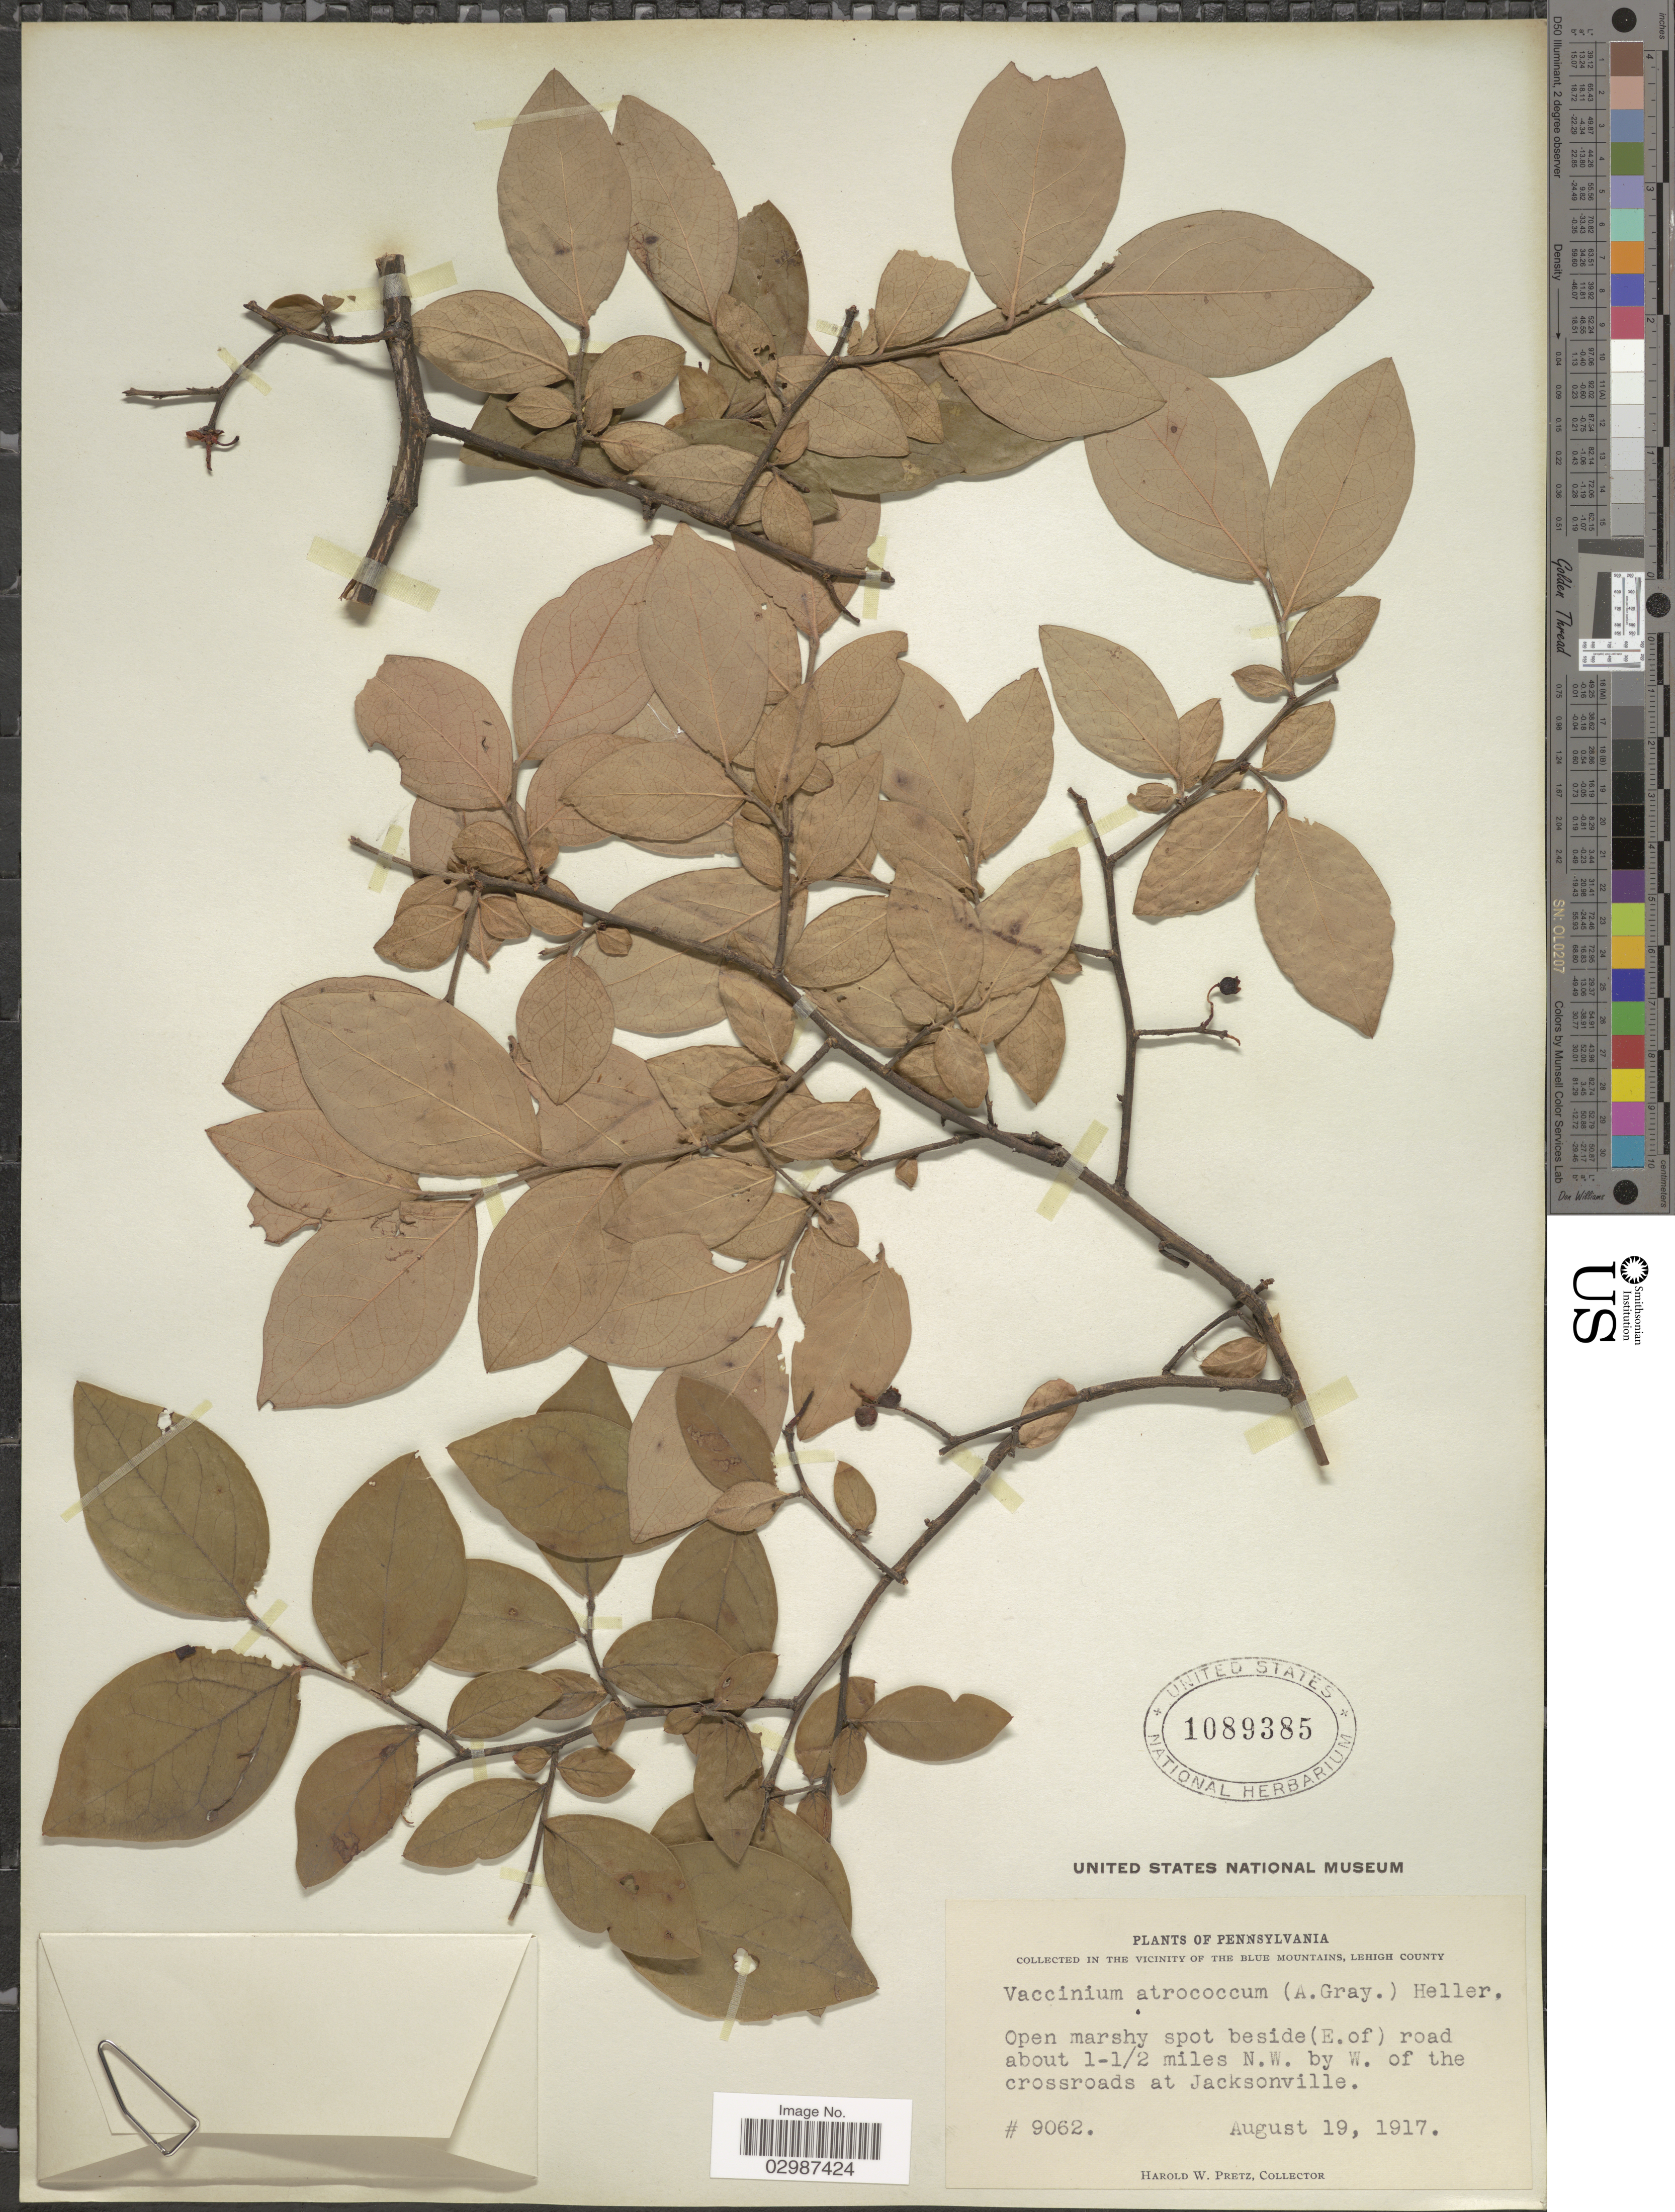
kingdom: Plantae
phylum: Tracheophyta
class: Magnoliopsida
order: Ericales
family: Ericaceae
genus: Vaccinium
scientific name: Vaccinium atrococcum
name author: (A. Gray) A. Heller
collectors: H. W. Pretz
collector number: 9062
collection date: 1917-08-19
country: United States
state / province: Pennsylvania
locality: The Vicinity of the Blue Mountains, Lehigh County. Open marshy spot beside (E. of) road about 1-1/2 miles N.W. by W. of the crossroads at Jacksonville.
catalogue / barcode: US 1089385